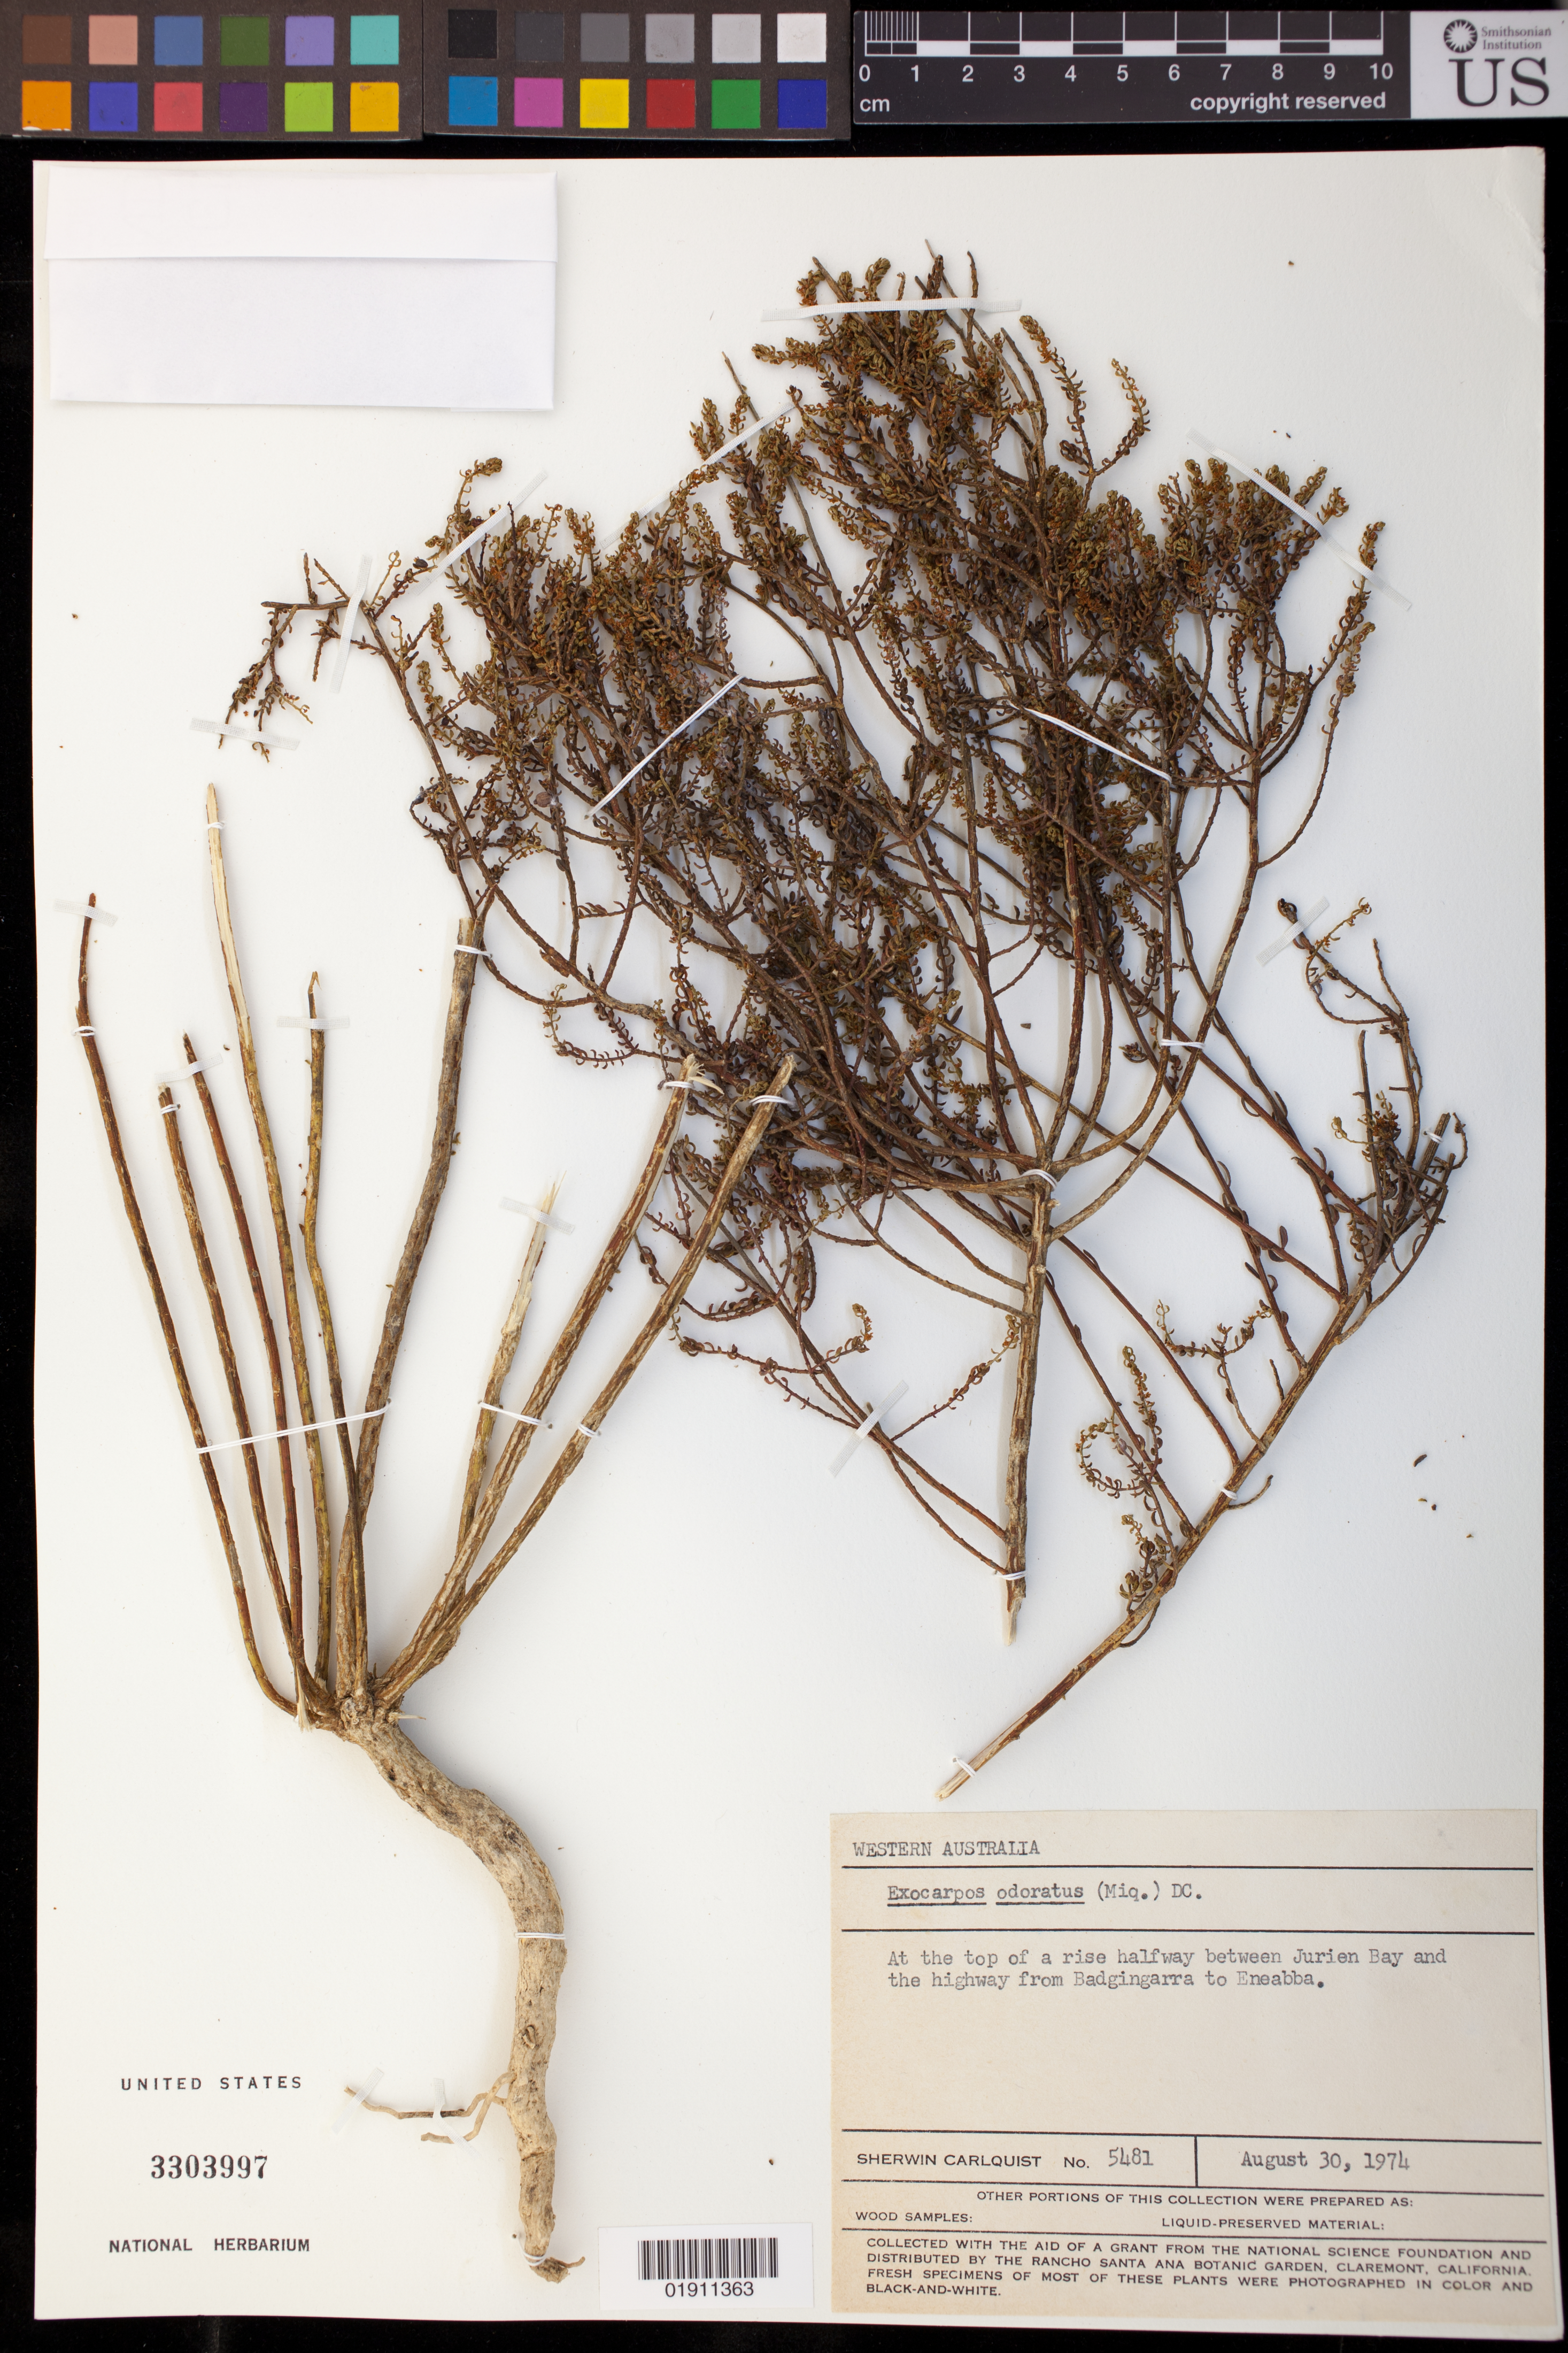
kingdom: Plantae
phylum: Tracheophyta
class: Magnoliopsida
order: Santalales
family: Santalaceae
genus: Exocarpos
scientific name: Exocarpos odoratus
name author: A. DC.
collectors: S. Carlquist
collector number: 5481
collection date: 1974-08-30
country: Australia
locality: At the top of rise halfway between Jurien Bay and the highway from Badgingarra to Eneabba.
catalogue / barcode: US 3303997